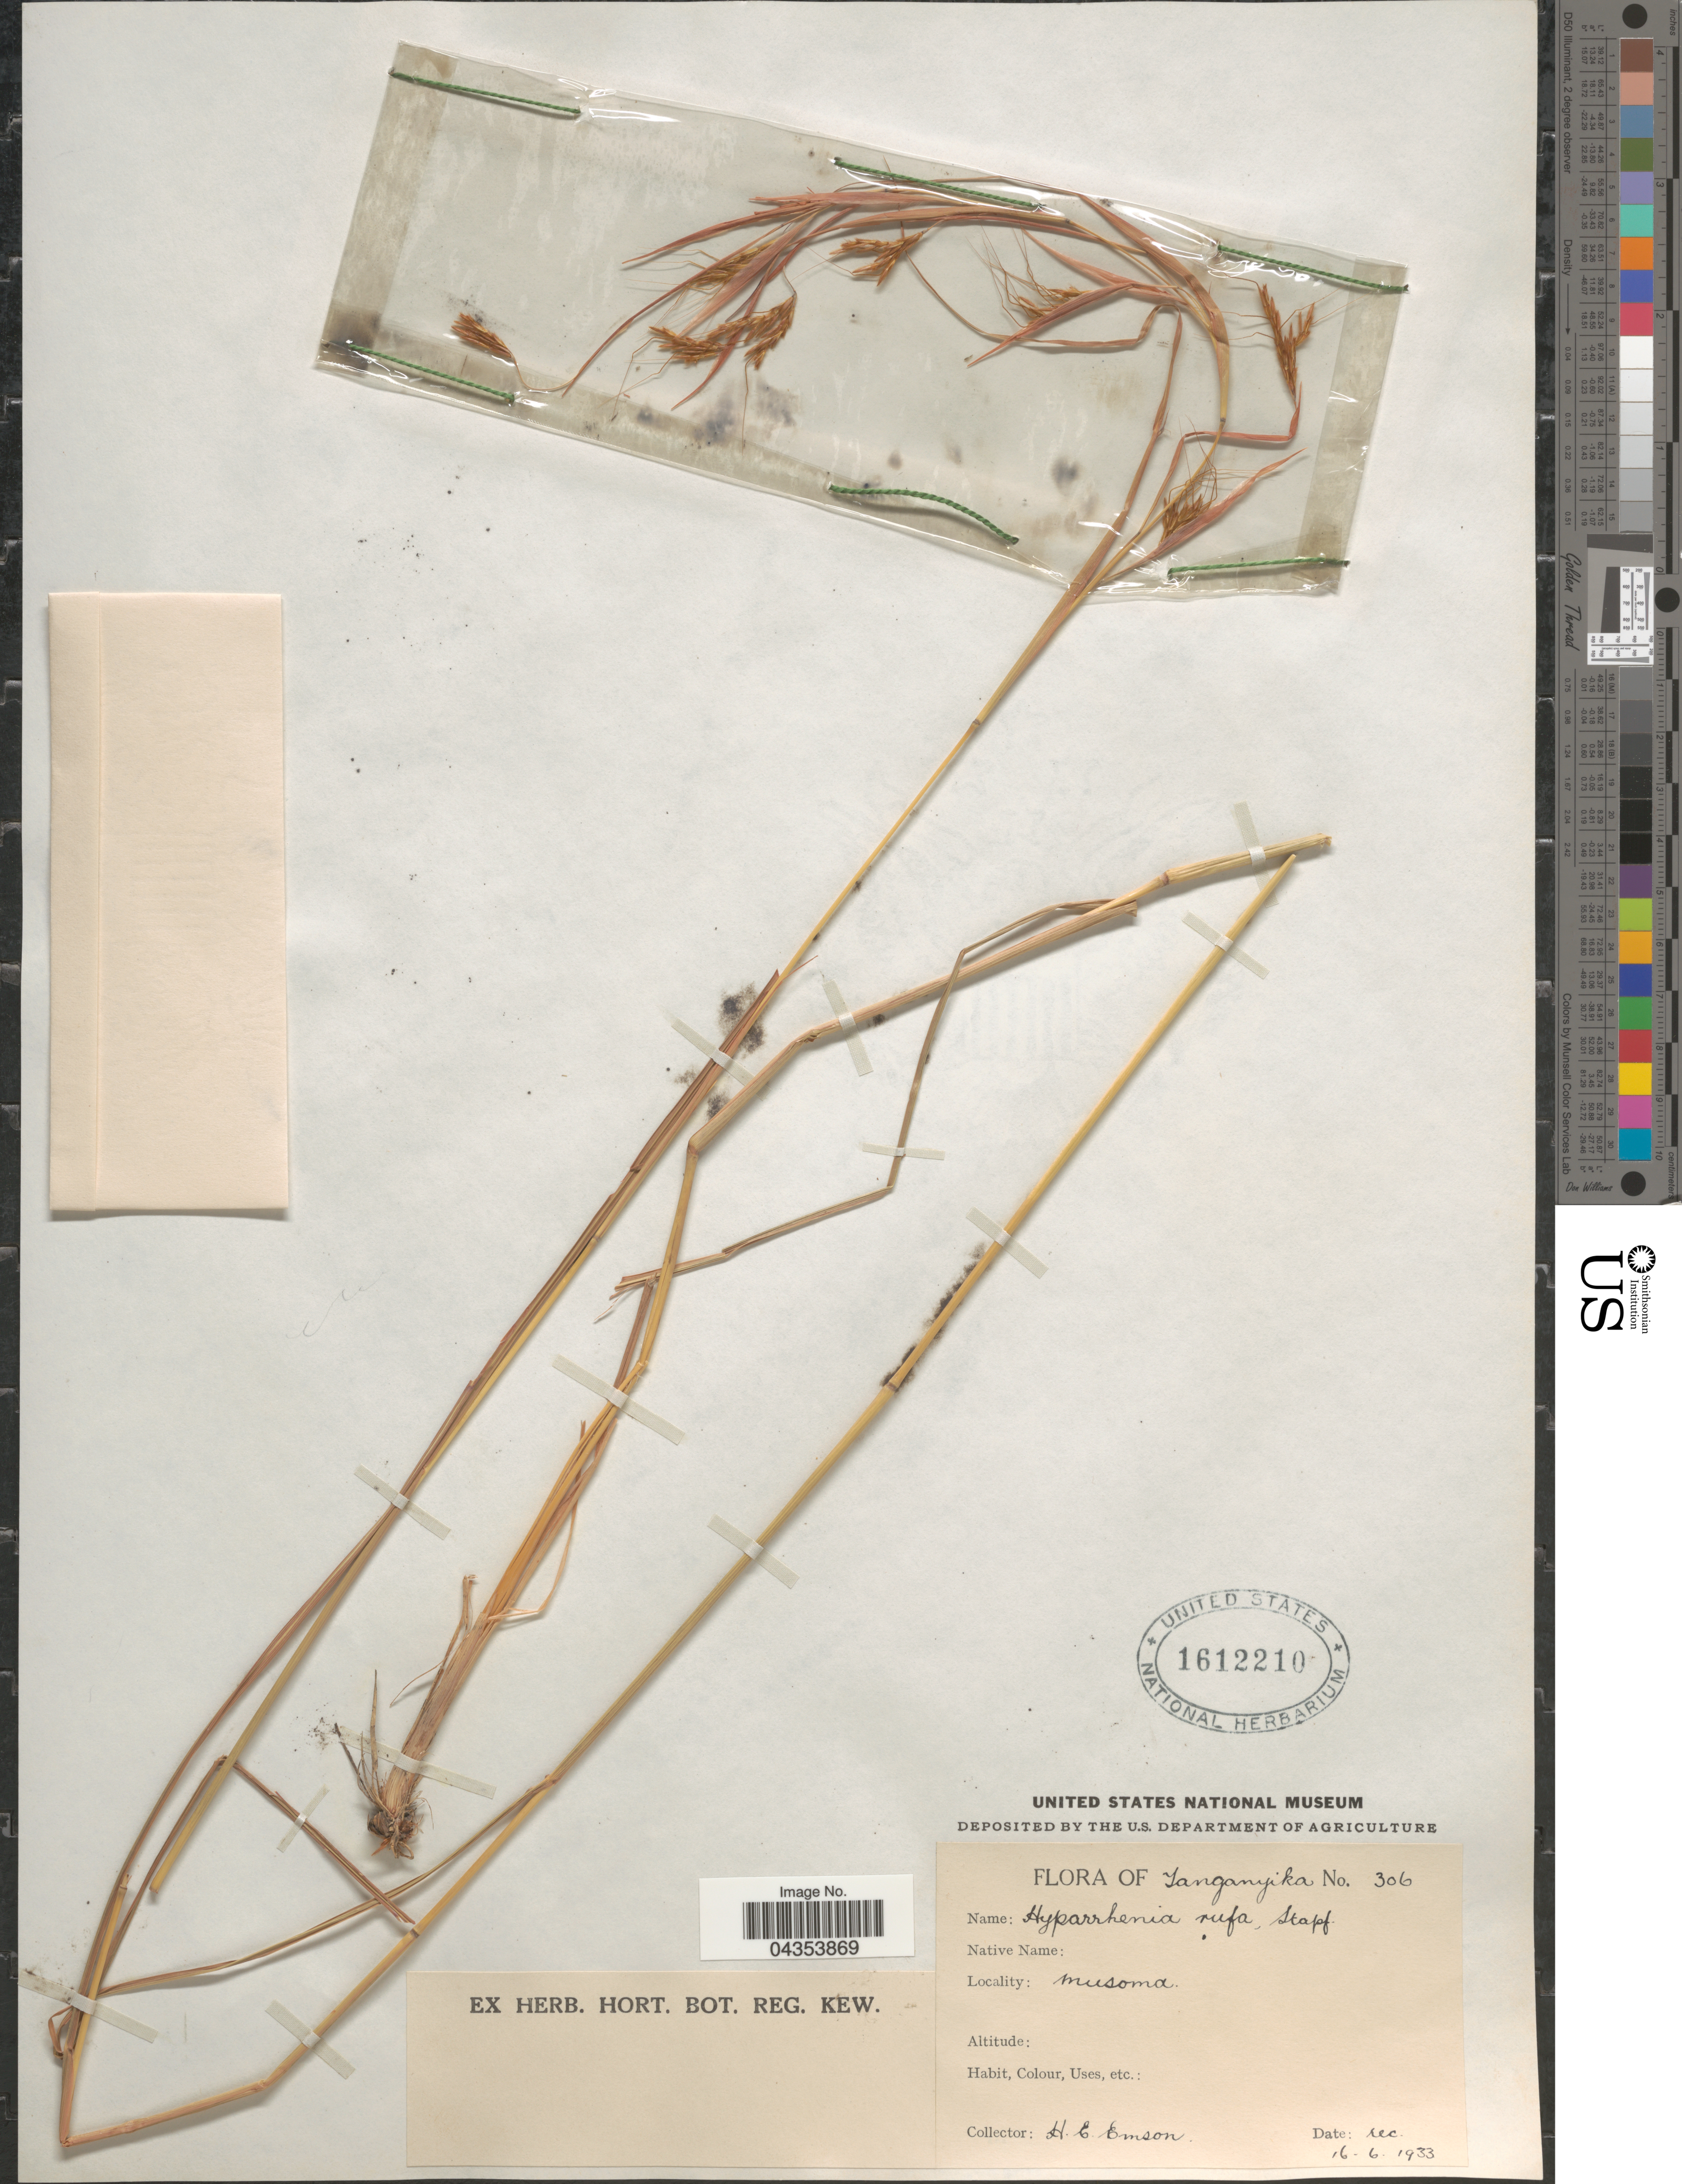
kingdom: Plantae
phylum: Tracheophyta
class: Liliopsida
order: Poales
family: Poaceae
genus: Hyparrhenia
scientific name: Hyparrhenia rufa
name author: (Nees) Stapf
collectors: H. Emson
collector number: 306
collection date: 1933-06-16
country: Tanzania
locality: Tanganyika. Musoma.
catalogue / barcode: US 1612210